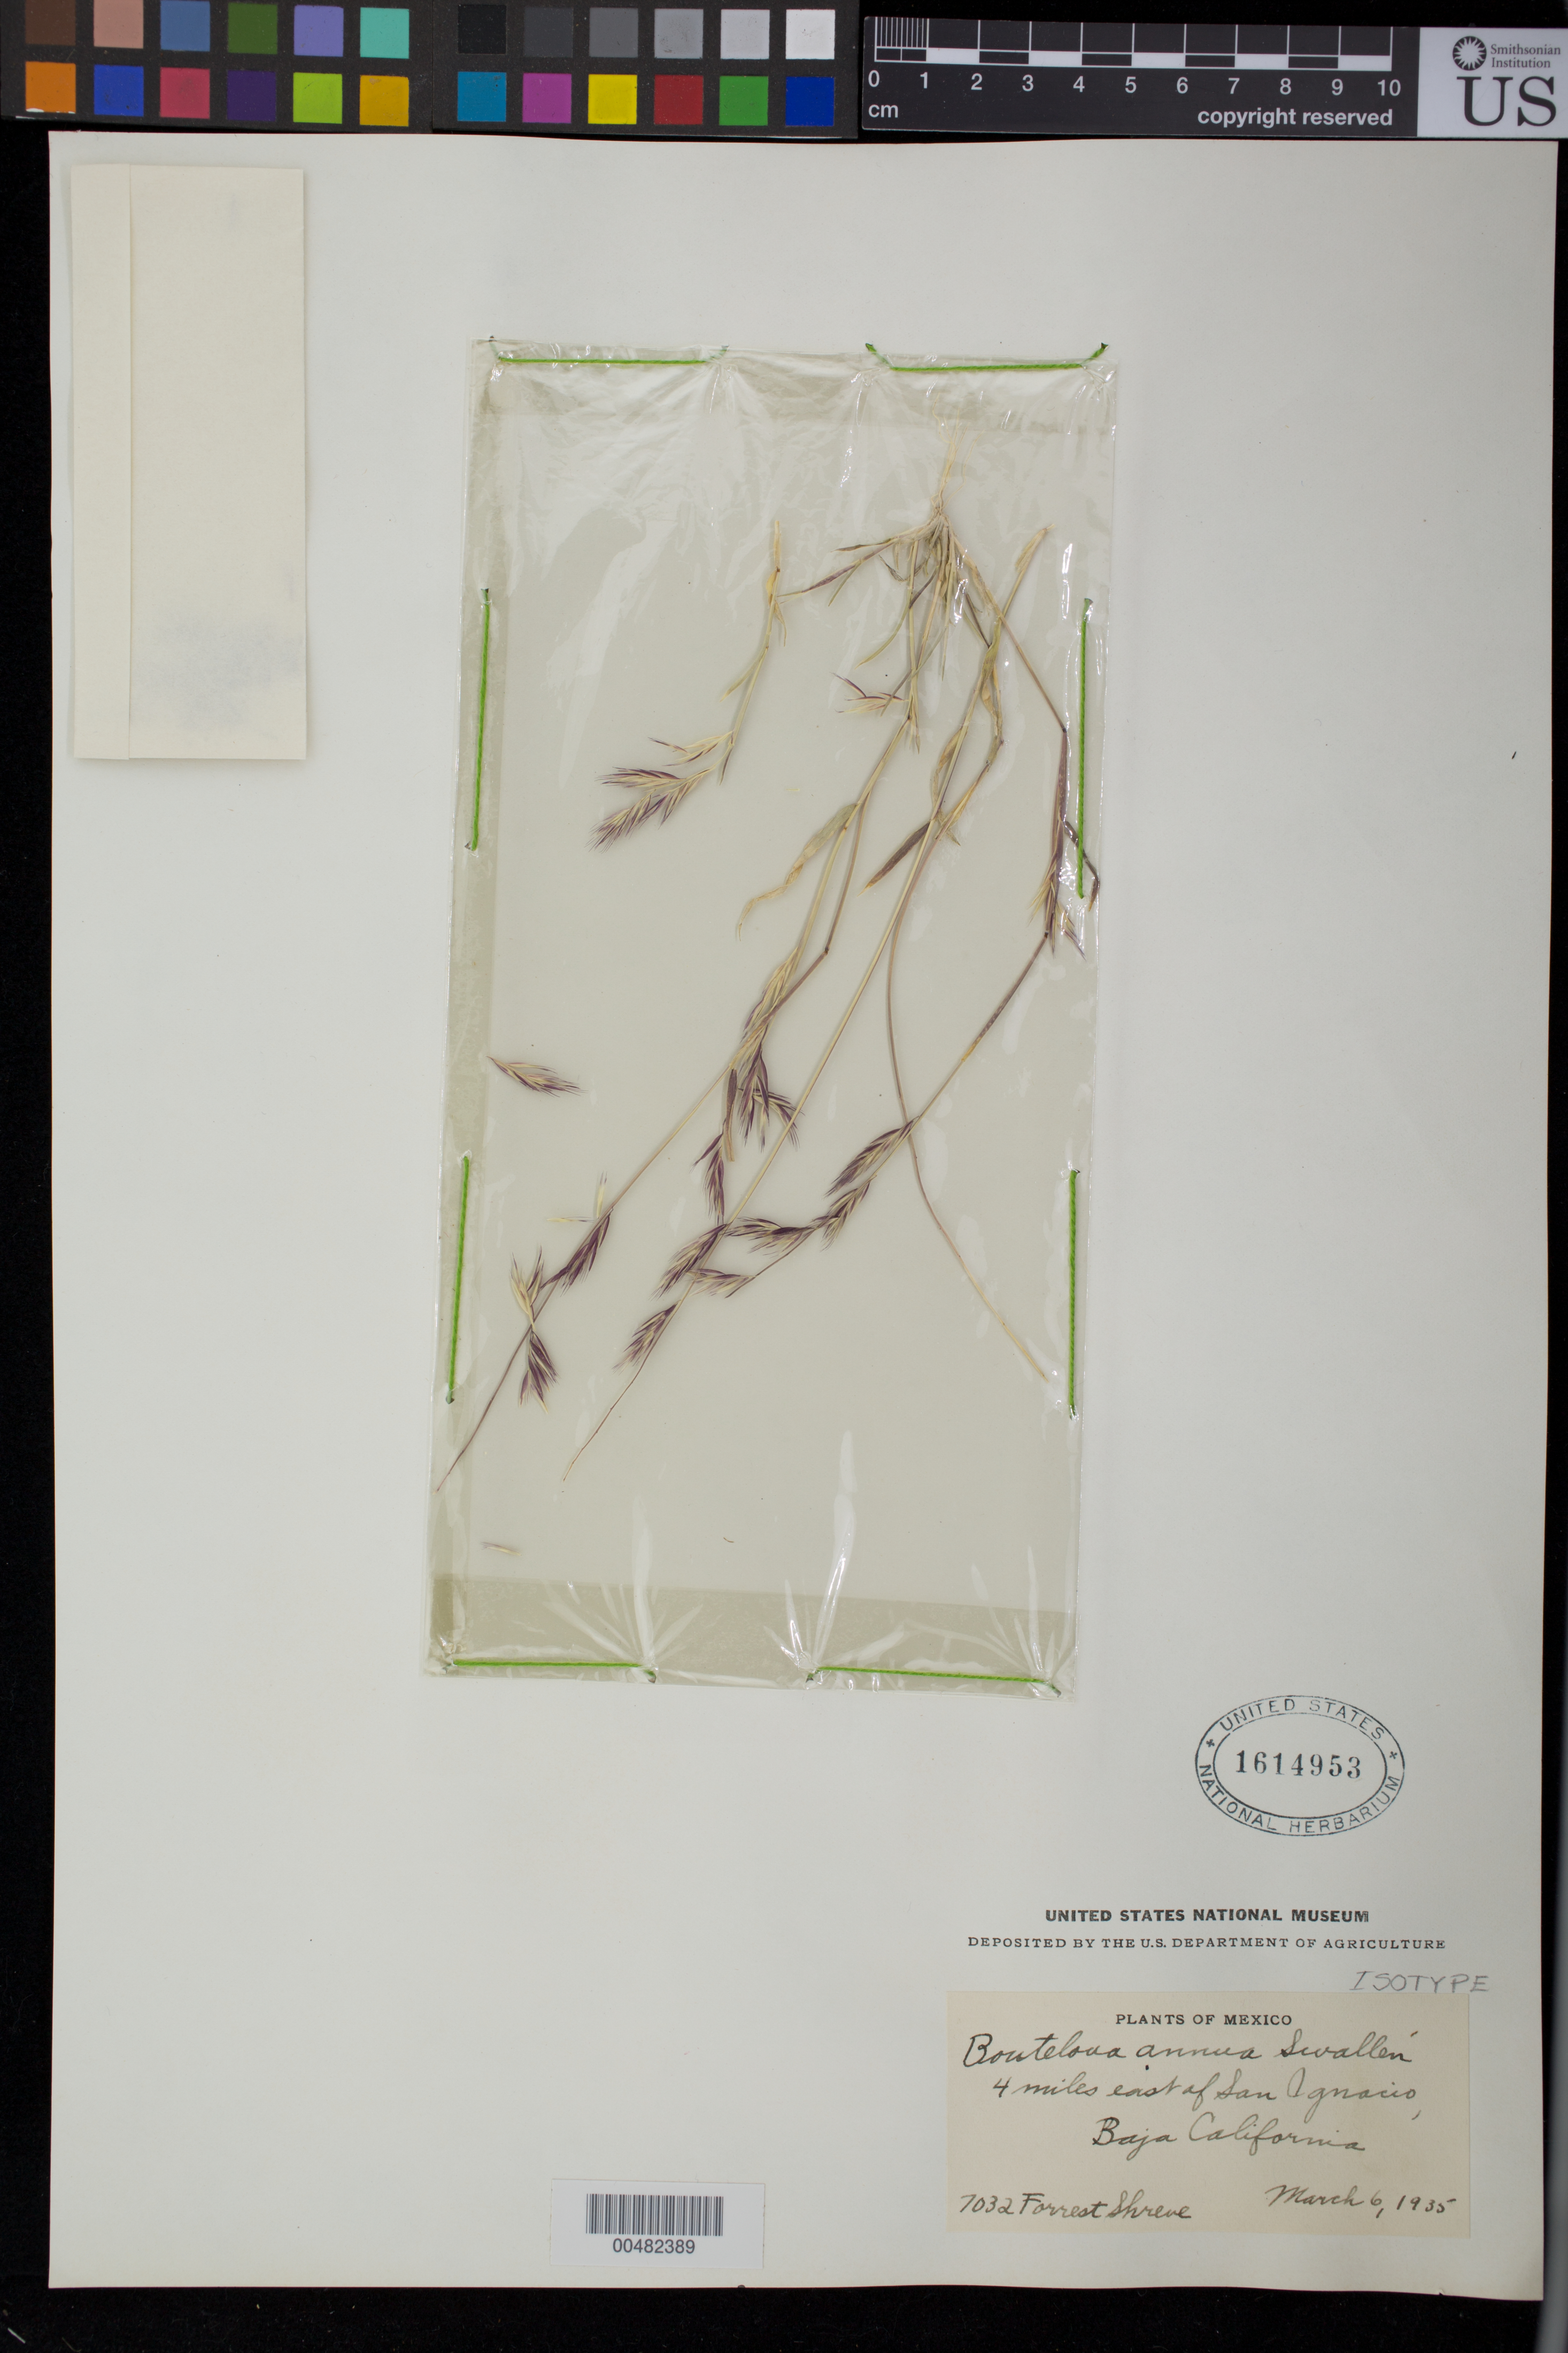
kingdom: Plantae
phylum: Tracheophyta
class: Liliopsida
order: Poales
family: Poaceae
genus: Bouteloua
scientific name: Bouteloua annua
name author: Swallen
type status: Isotype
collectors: F. Shreve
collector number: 7032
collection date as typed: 06 Mar 1935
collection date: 1935-03-06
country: Mexico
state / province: Baja California Sur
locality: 4 miles east of San Ignacio, Baja California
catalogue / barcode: US 1614953